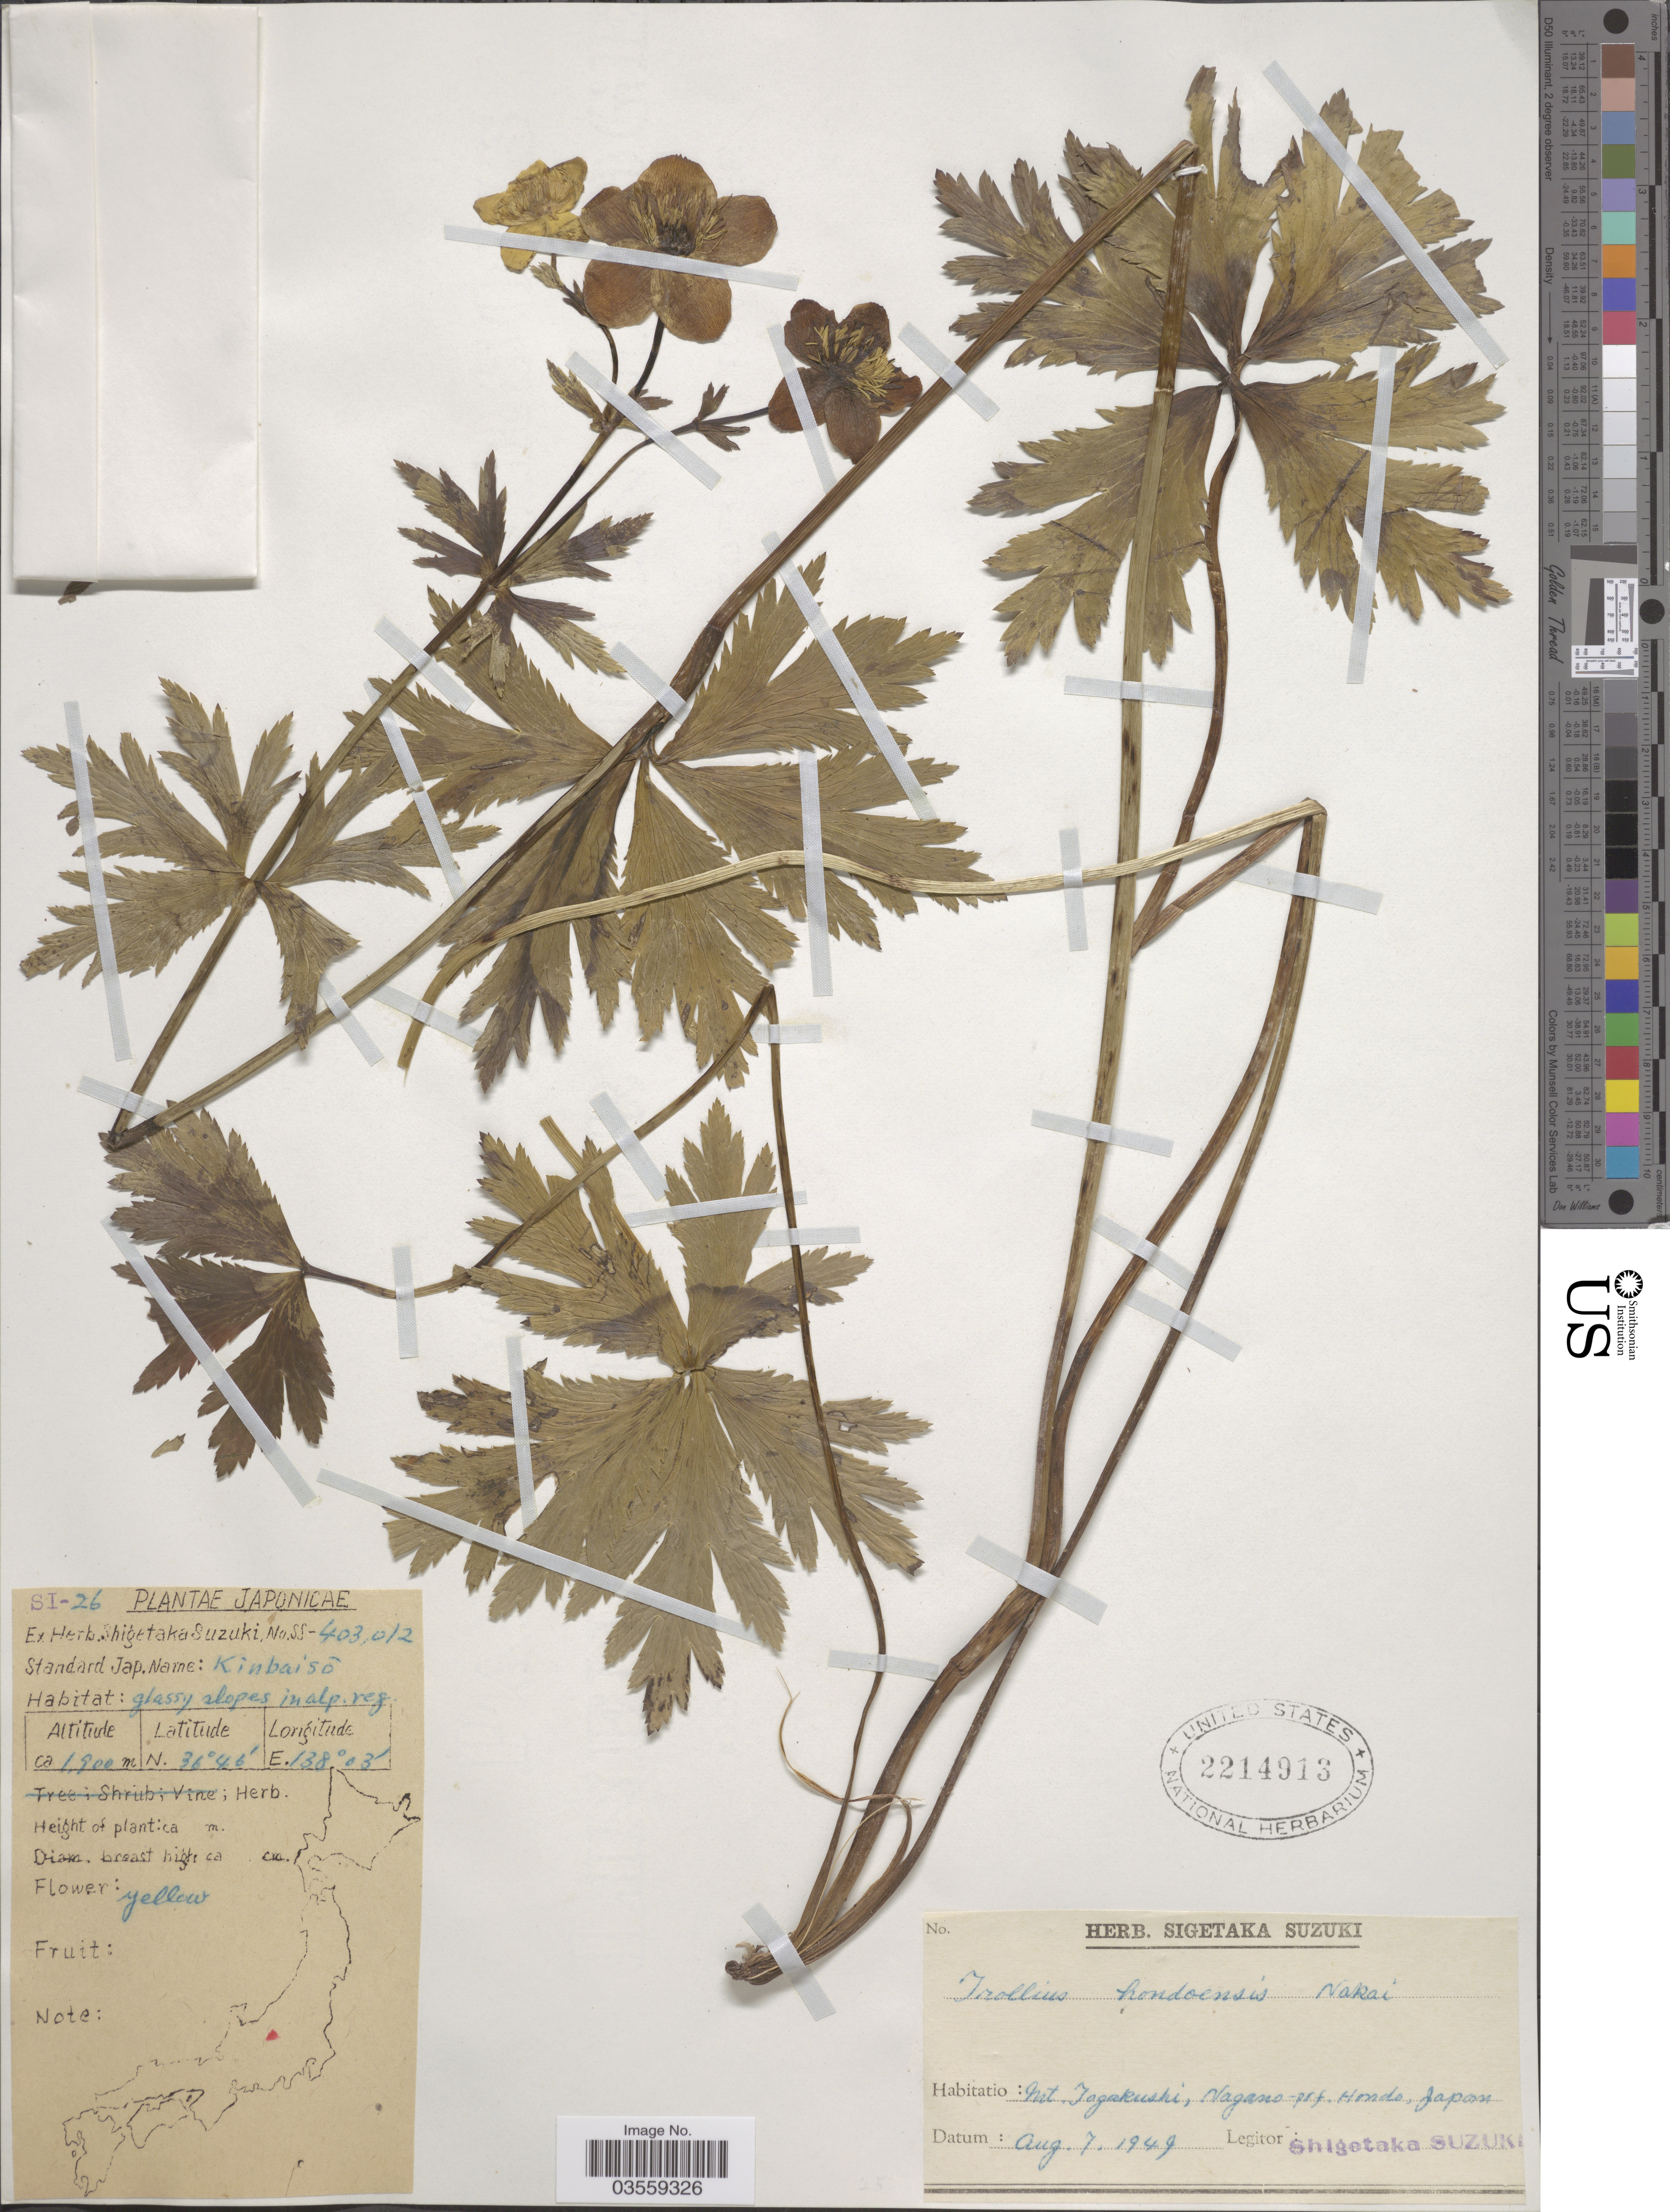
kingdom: Plantae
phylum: Tracheophyta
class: Magnoliopsida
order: Ranunculales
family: Ranunculaceae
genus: Trollius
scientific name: Trollius hondoensis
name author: Nakai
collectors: S. Suzuki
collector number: SI-26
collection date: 1949-08-07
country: Japan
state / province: Nagano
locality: Mt. Tagakushi, Nagano-prf. Hondo.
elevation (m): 1500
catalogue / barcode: US 2214913